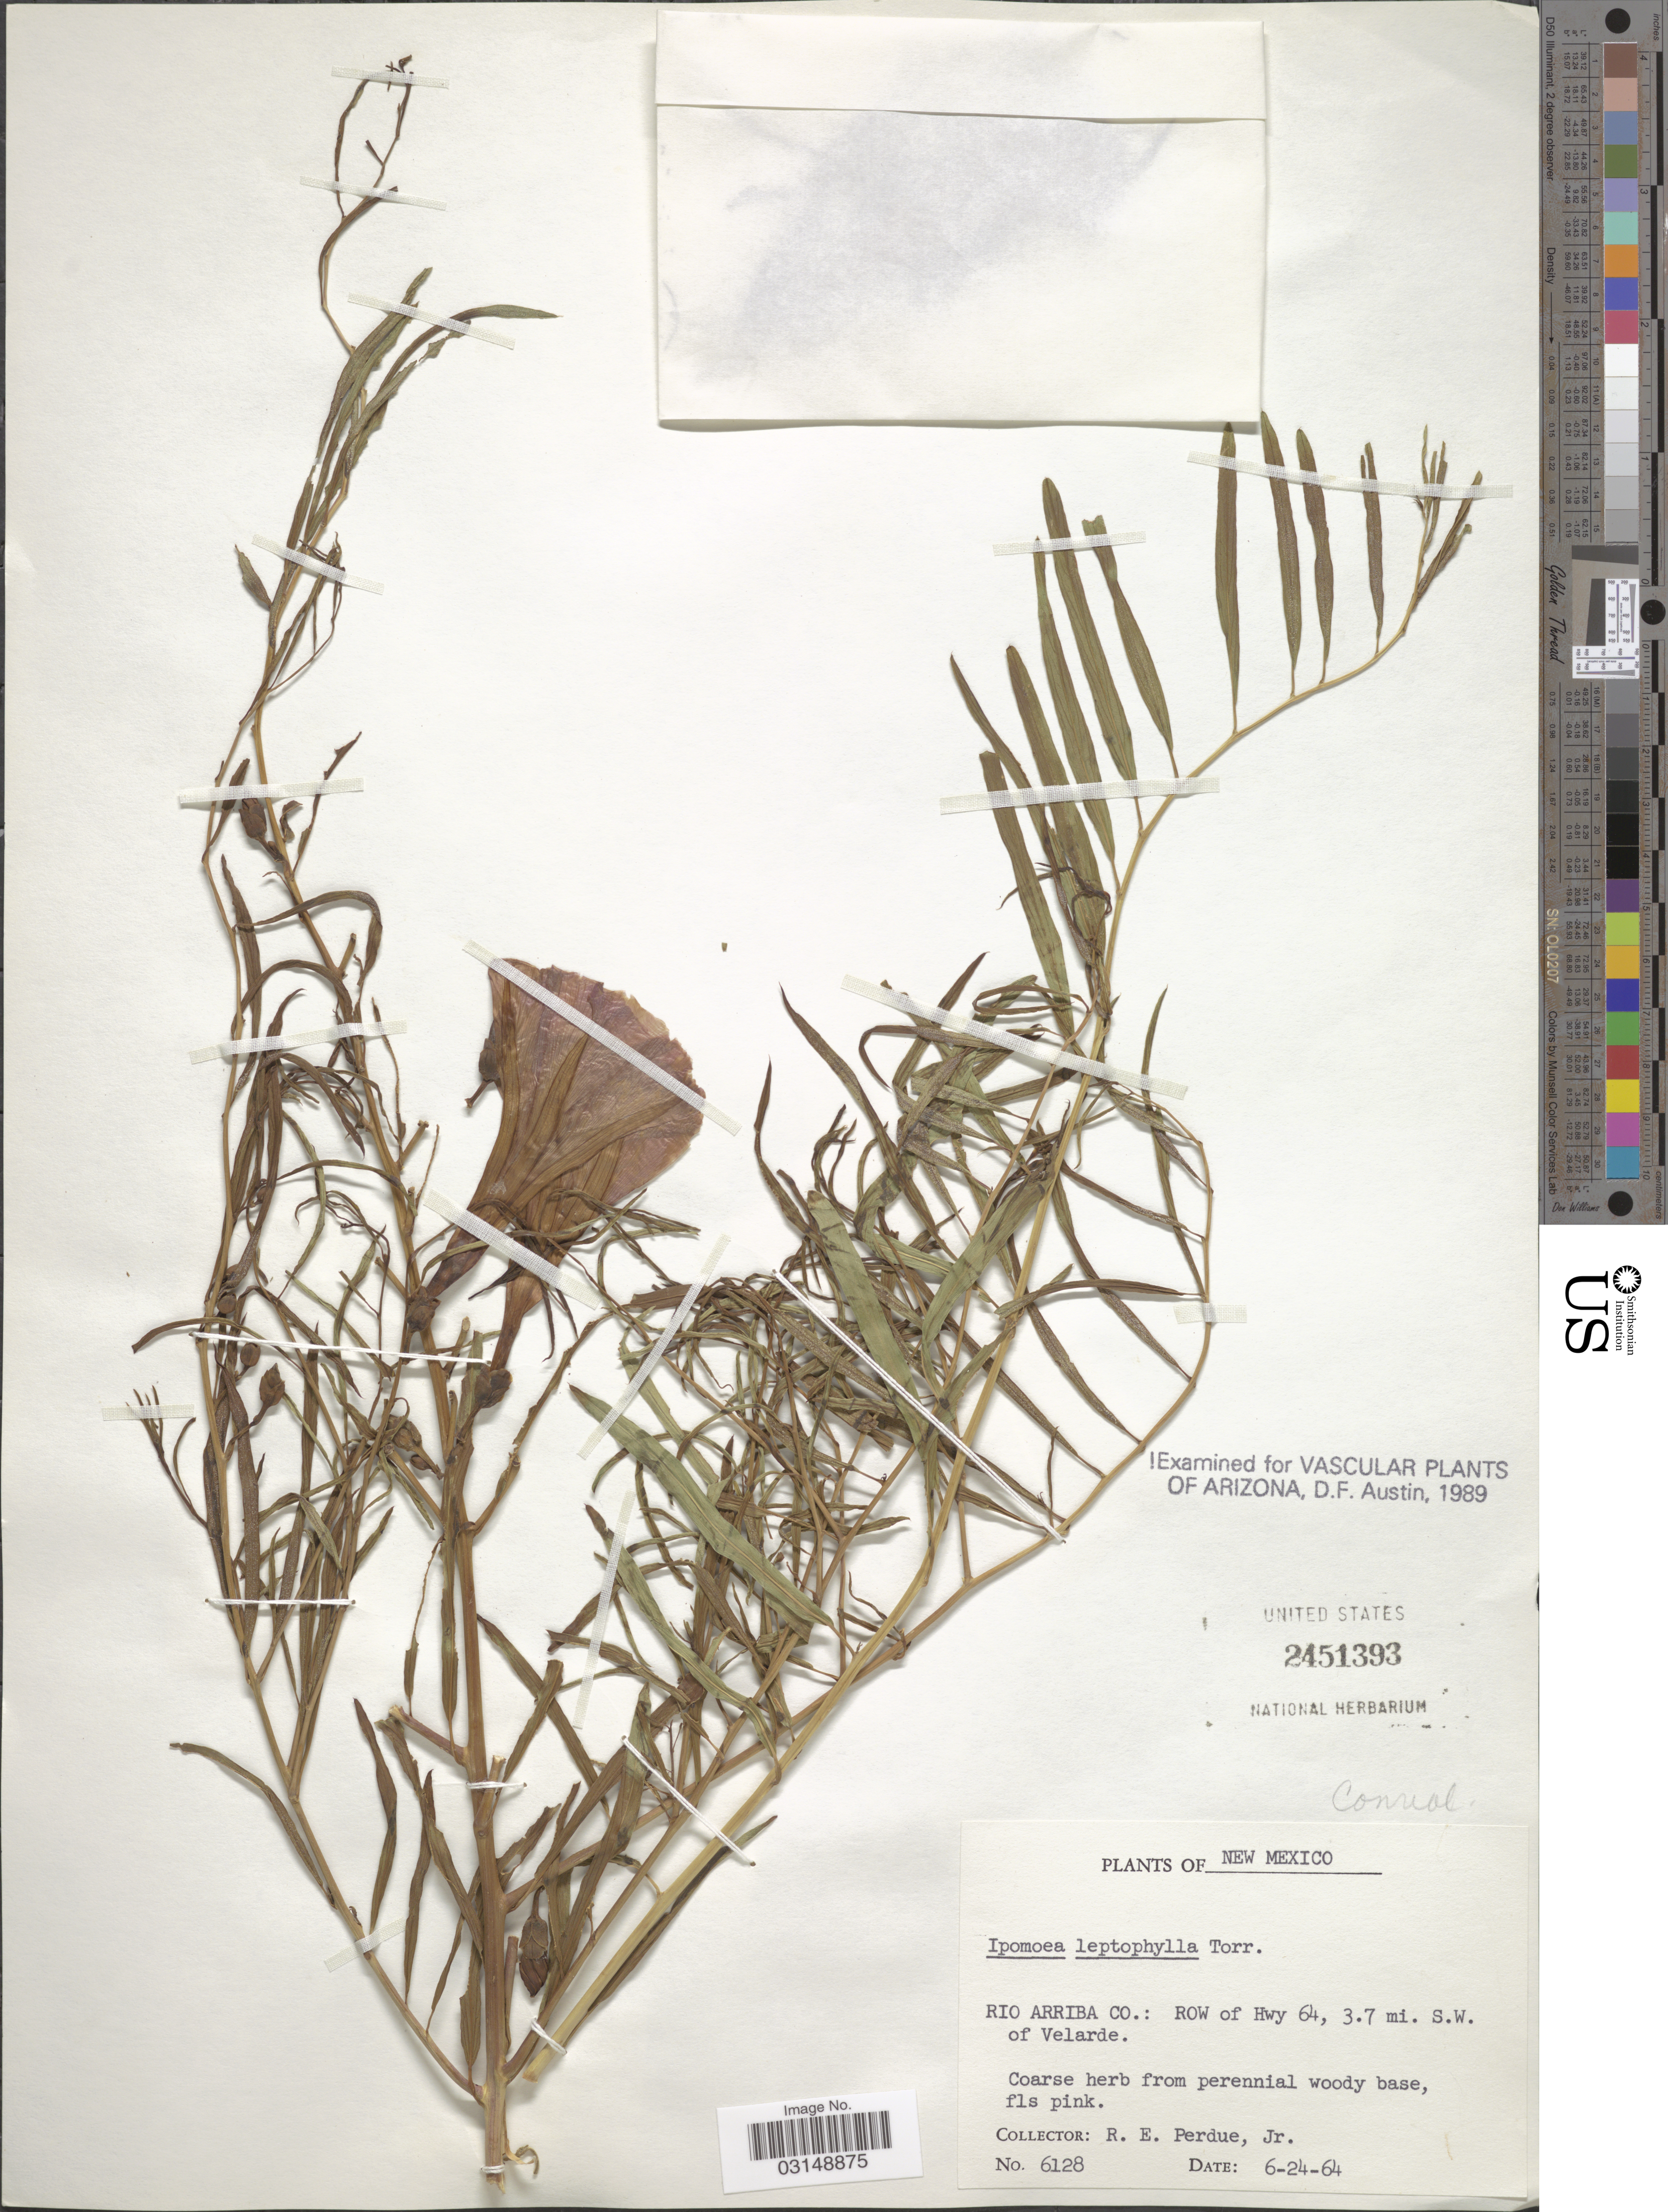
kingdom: Plantae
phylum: Tracheophyta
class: Magnoliopsida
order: Solanales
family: Convolvulaceae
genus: Ipomoea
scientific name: Ipomoea leptophylla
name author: Torr.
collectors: R. E. Perdue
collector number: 6128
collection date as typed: Transcribed d/m/y: 24/6/64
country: United States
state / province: New Mexico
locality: Rio Arriba Co.: ROW of Hwy 64, 3.7 mi. S.W. of Velarde.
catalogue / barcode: US 2451393